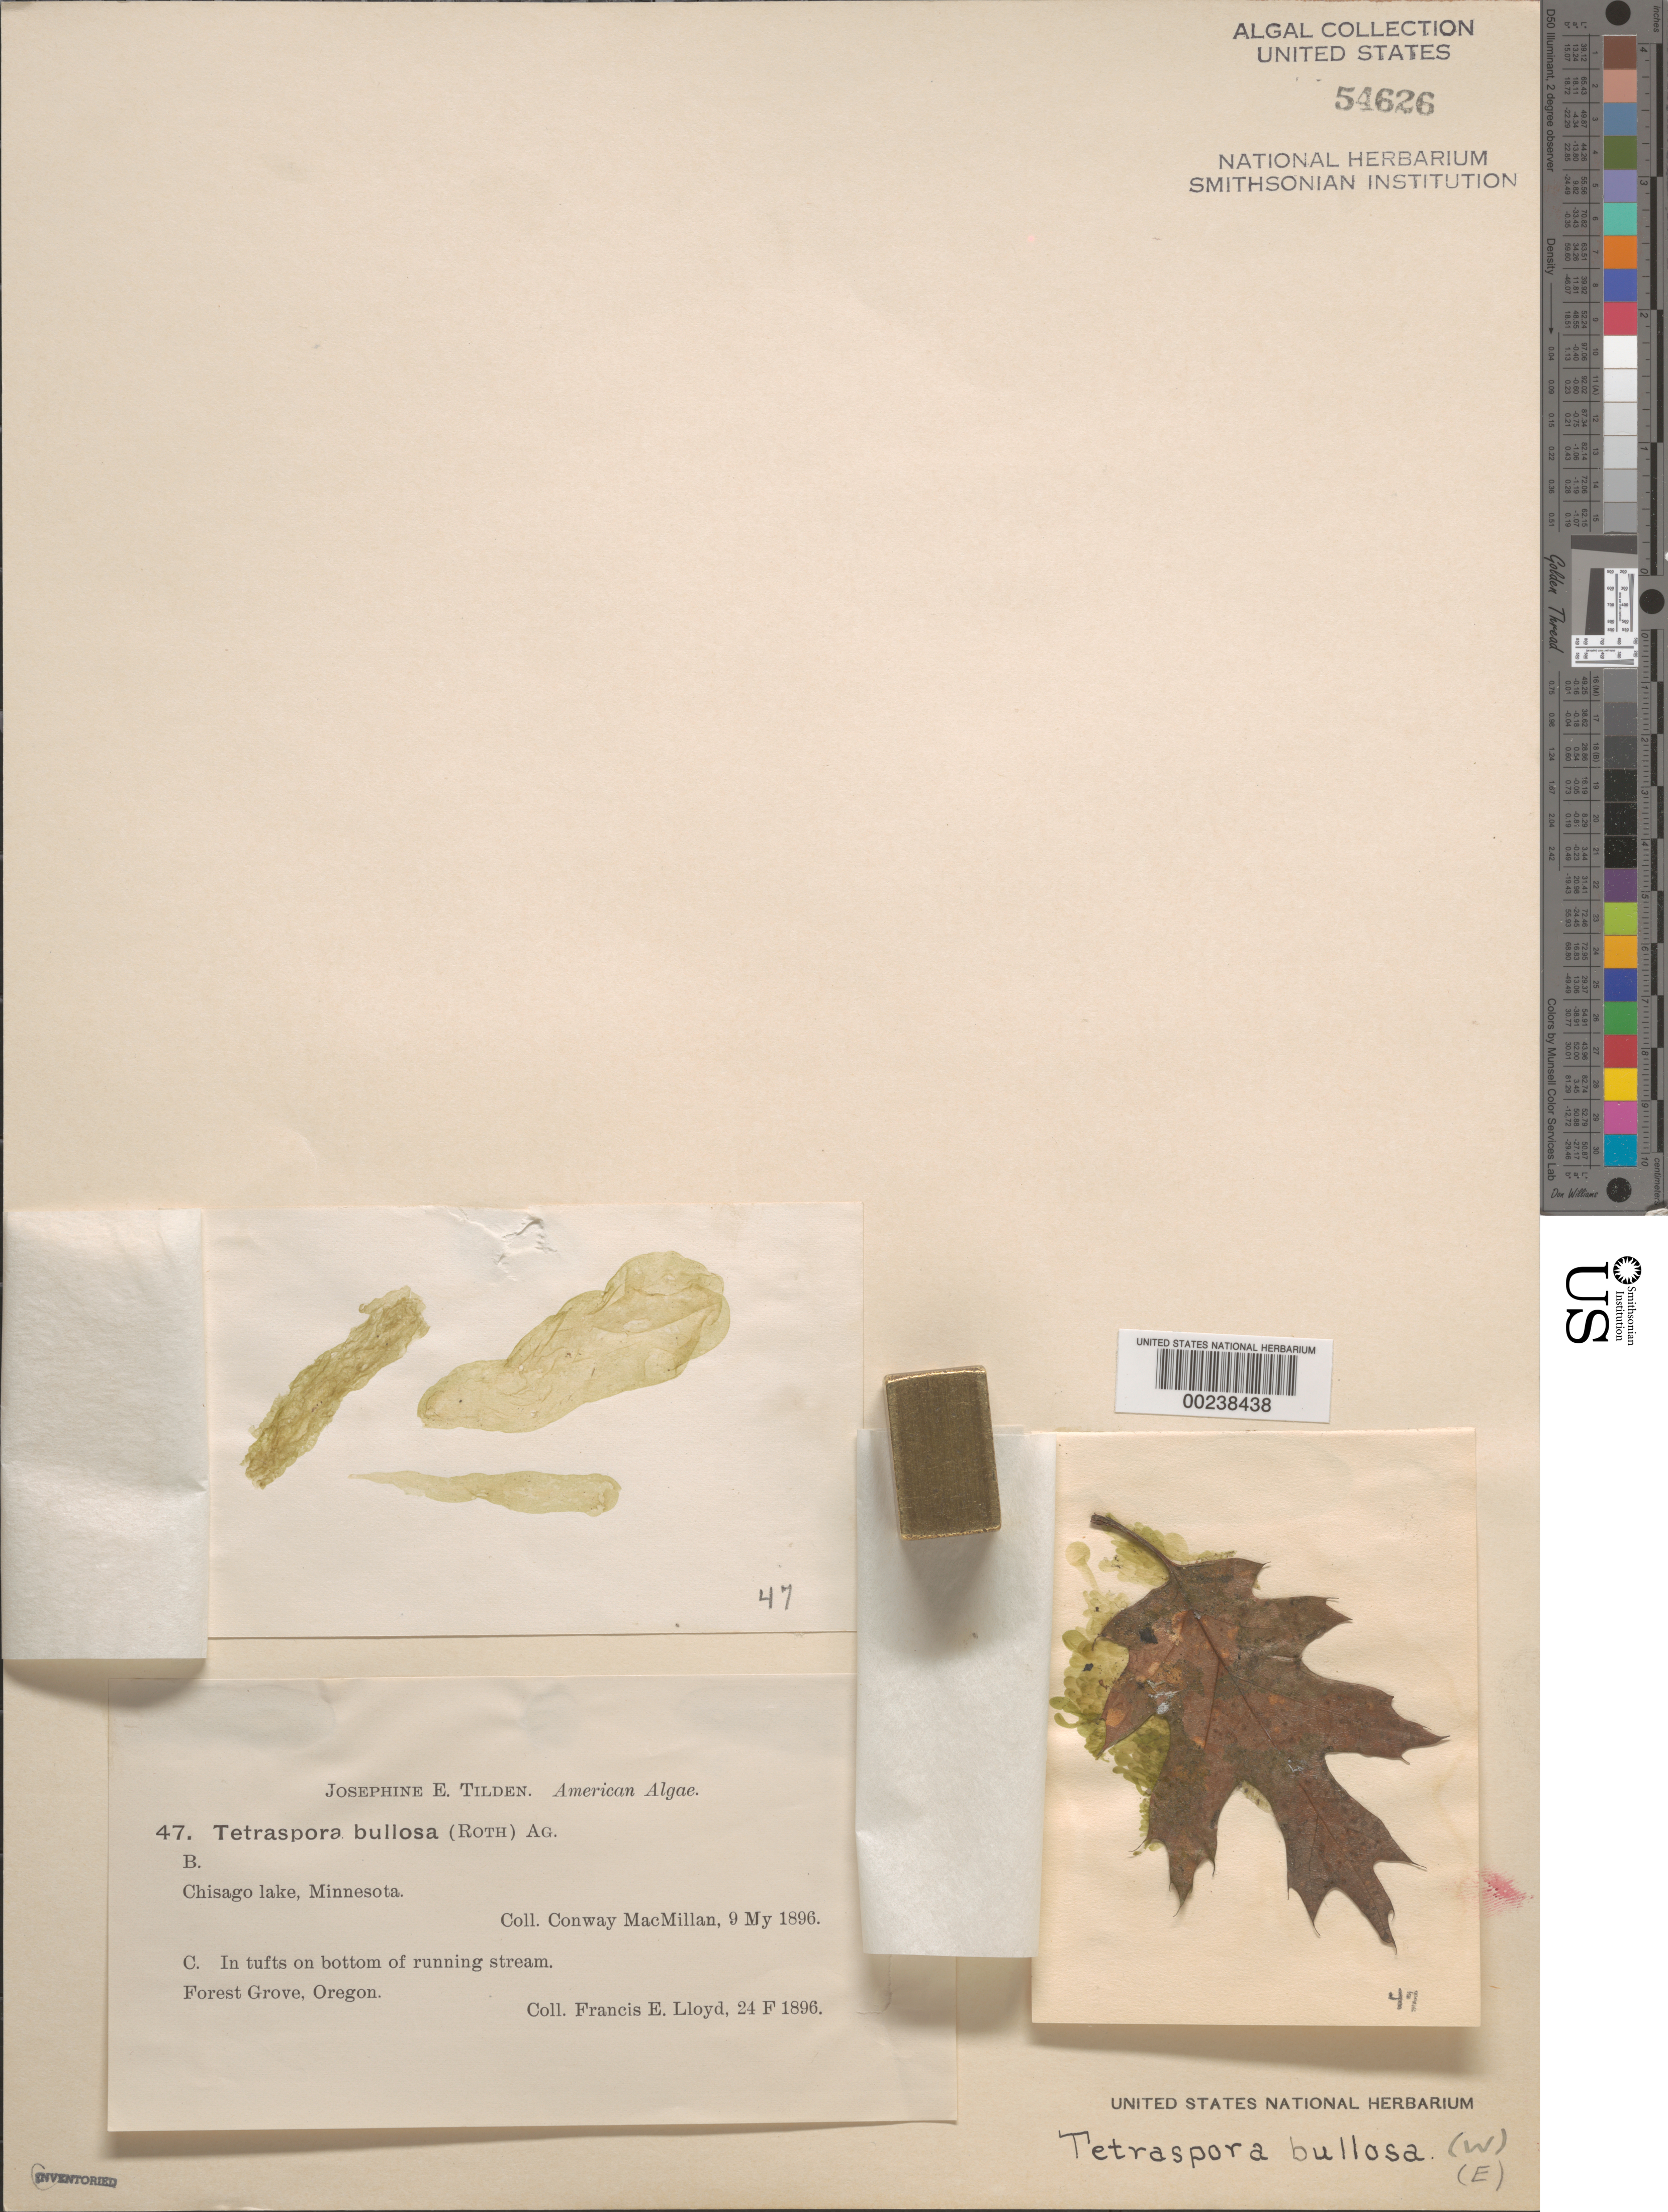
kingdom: Plantae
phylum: Chlorophyta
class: Ulvophyceae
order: Ulvales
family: Monostromataceae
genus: Monostroma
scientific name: Monostroma bullosum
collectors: C. MacMillan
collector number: JET 47B & JET 47C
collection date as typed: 09 May 1896 AND 24 Feb 1896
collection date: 1896-02-24,1896-05-09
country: United States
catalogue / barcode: US 54626